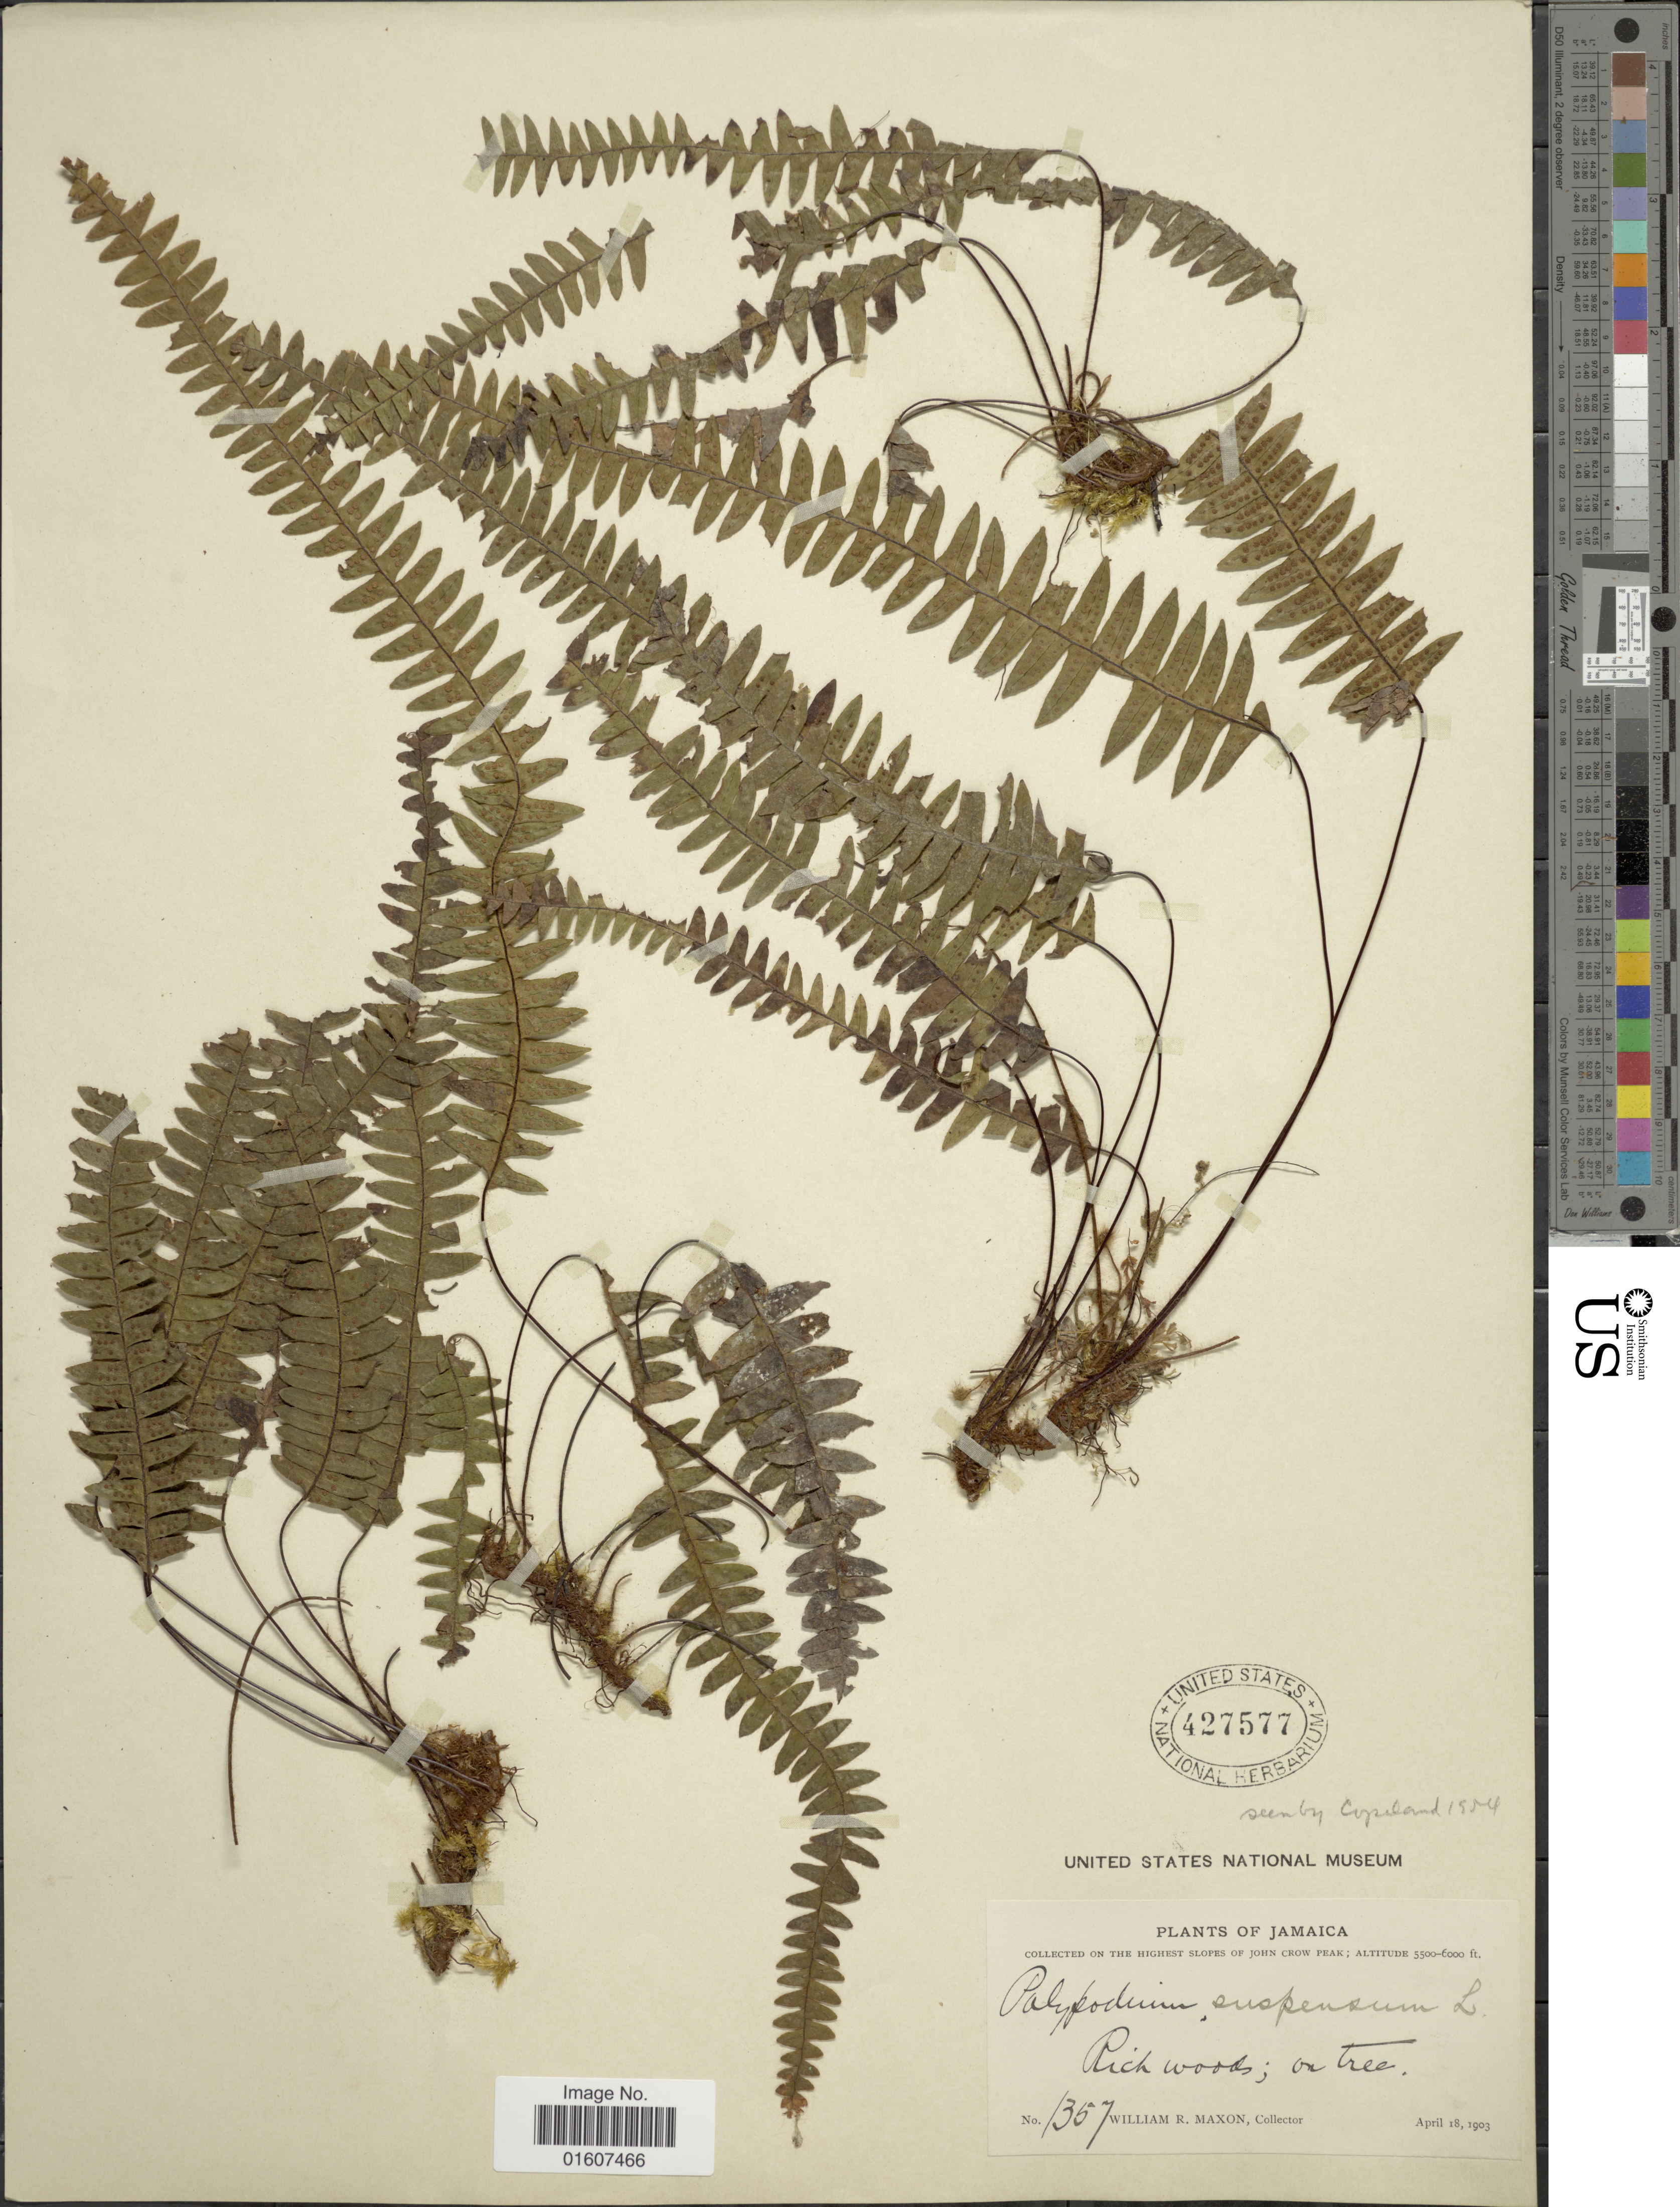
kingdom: Plantae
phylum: Tracheophyta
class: Polypodiopsida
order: Polypodiales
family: Polypodiaceae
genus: Terpsichore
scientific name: Terpsichore asplenifolia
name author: (L.) A.R. Sm.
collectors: W. R. Maxon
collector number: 1357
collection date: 1903-04-18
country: Jamaica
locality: On the highest slopes of John Crow Peak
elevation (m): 1676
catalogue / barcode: US 427577